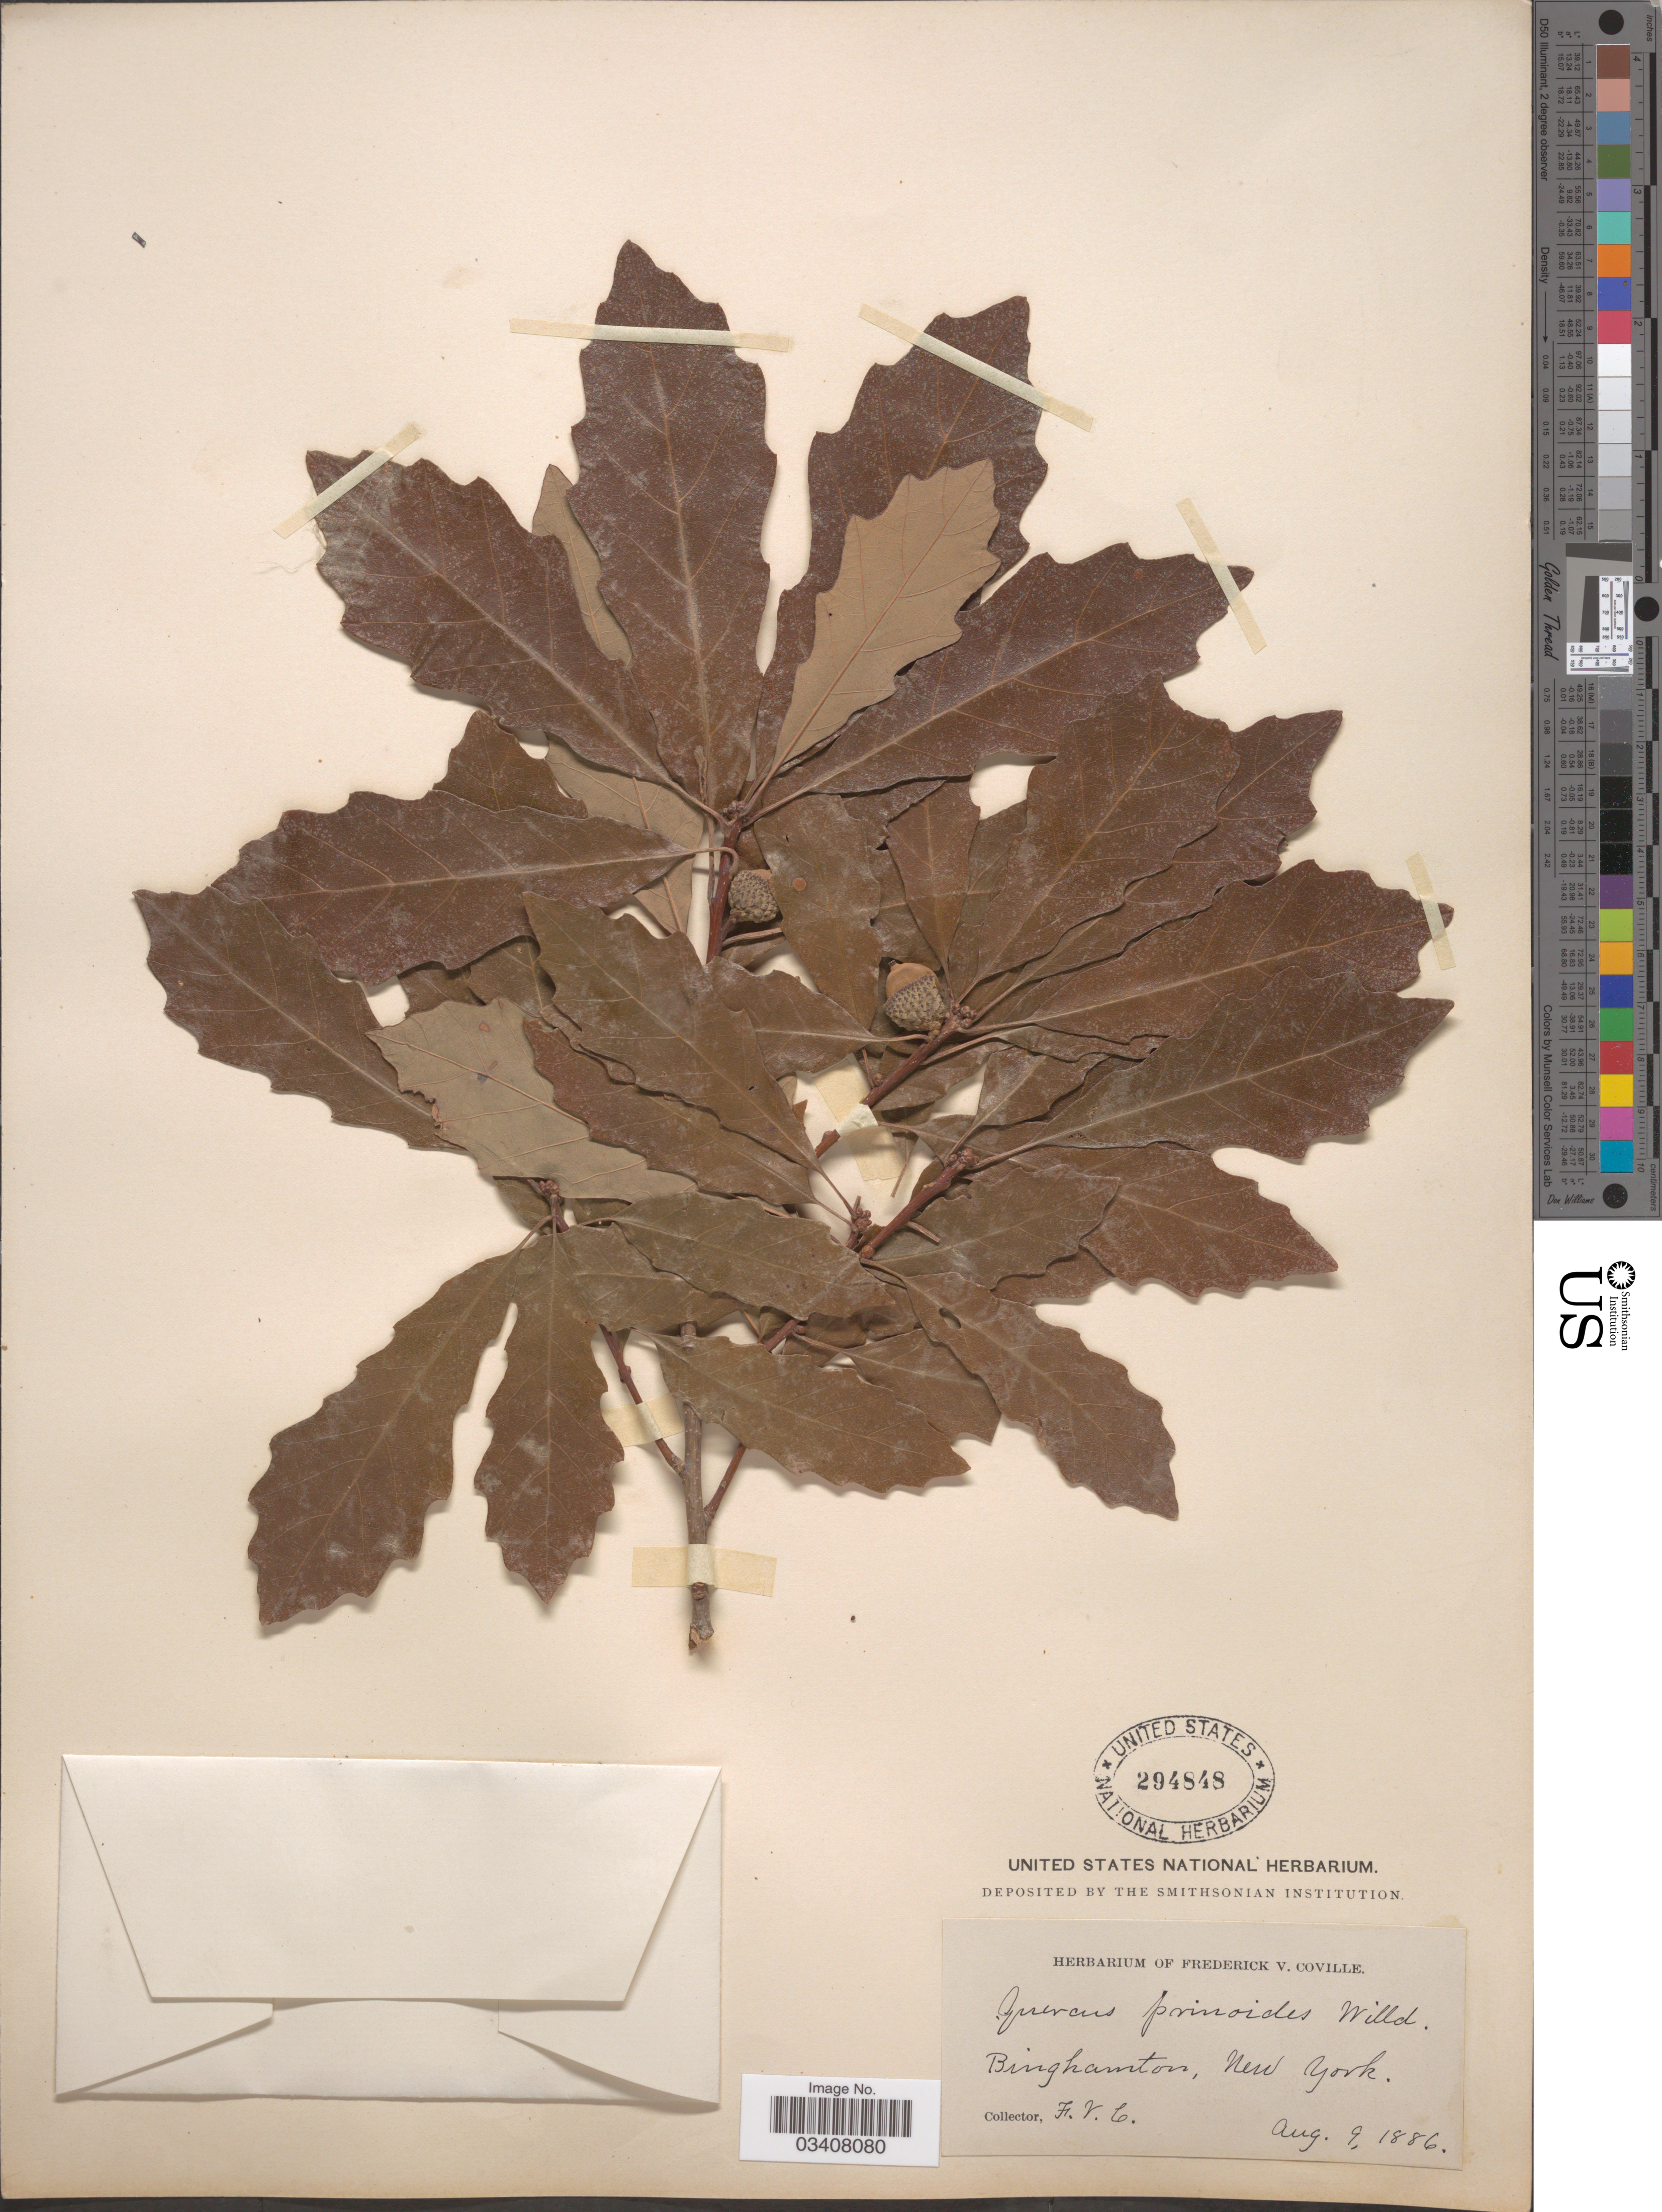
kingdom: Plantae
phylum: Tracheophyta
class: Magnoliopsida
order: Fagales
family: Fagaceae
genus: Quercus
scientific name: Quercus prinoides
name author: Willd.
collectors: F. V. Coville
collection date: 1886-08-09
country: United States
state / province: New York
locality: Binghamton.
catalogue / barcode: US 294848